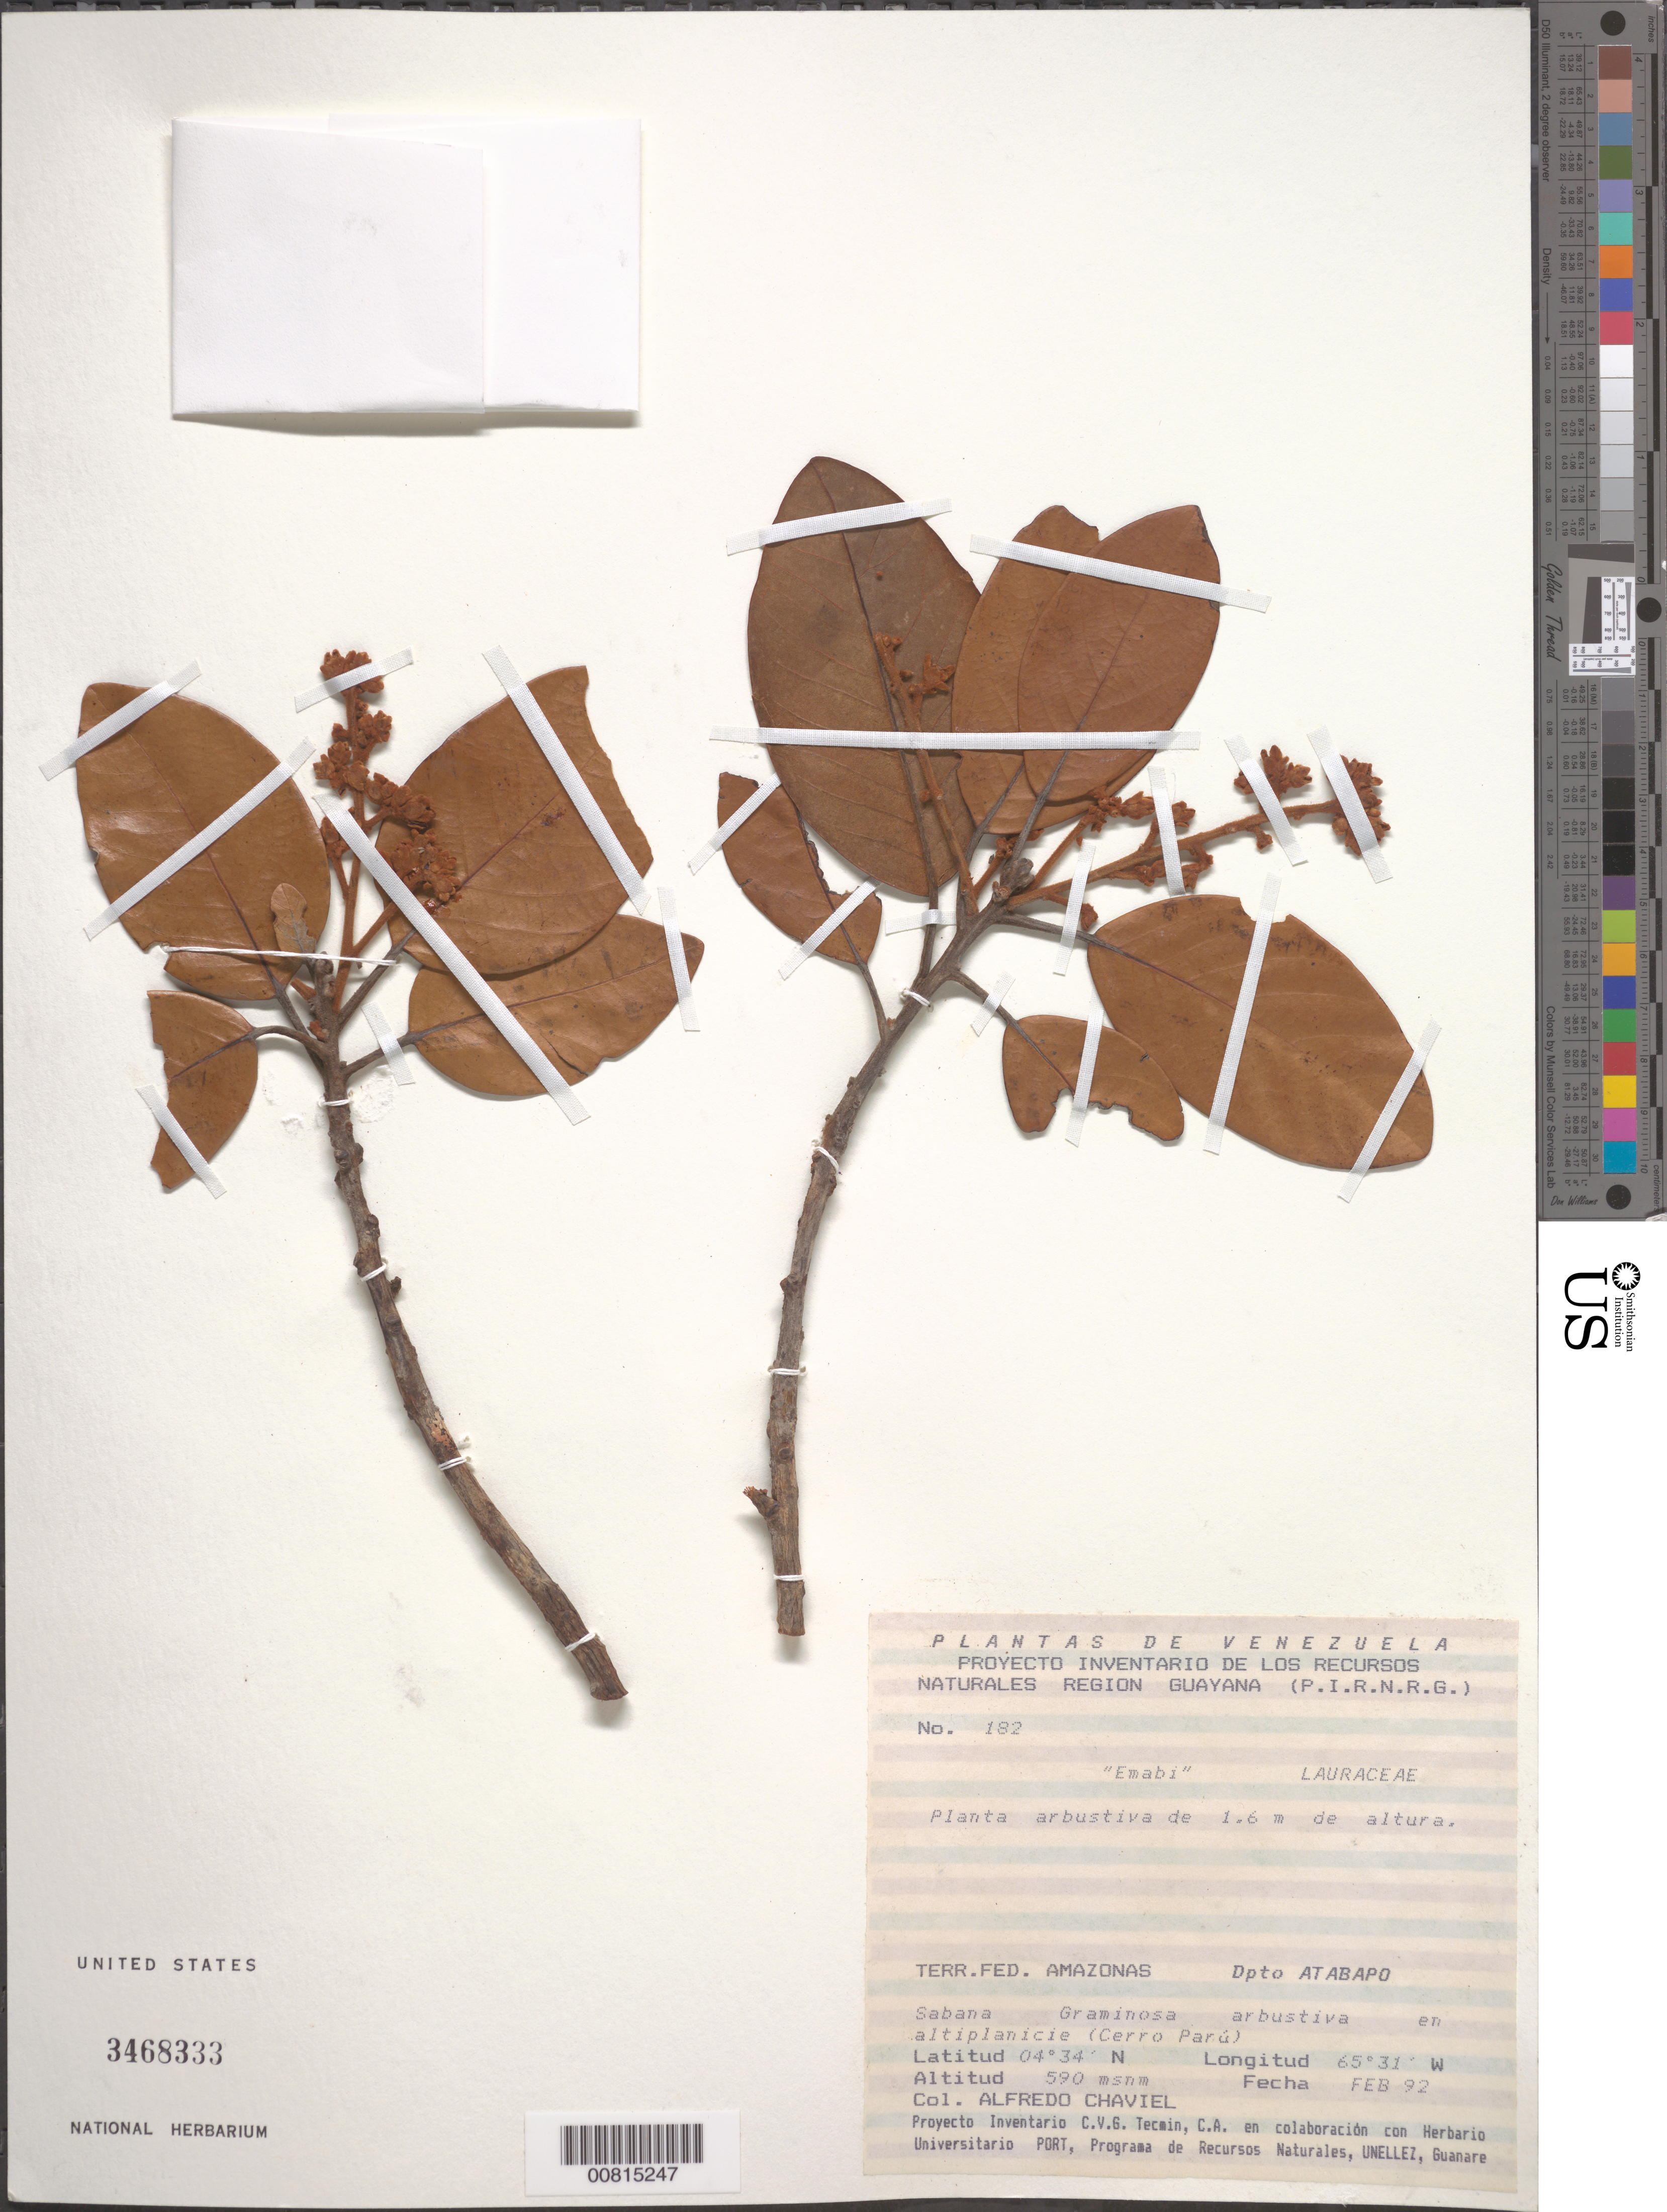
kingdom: Plantae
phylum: Tracheophyta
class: Magnoliopsida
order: Laurales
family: Lauraceae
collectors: A. Chaviel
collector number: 182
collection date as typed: Feb-92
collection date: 1992-02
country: Venezuela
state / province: Amazonas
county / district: Atabapo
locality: Cerro Parú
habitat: Sabana graminosa arbustiva en altiplanicie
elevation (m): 590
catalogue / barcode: US 3468333